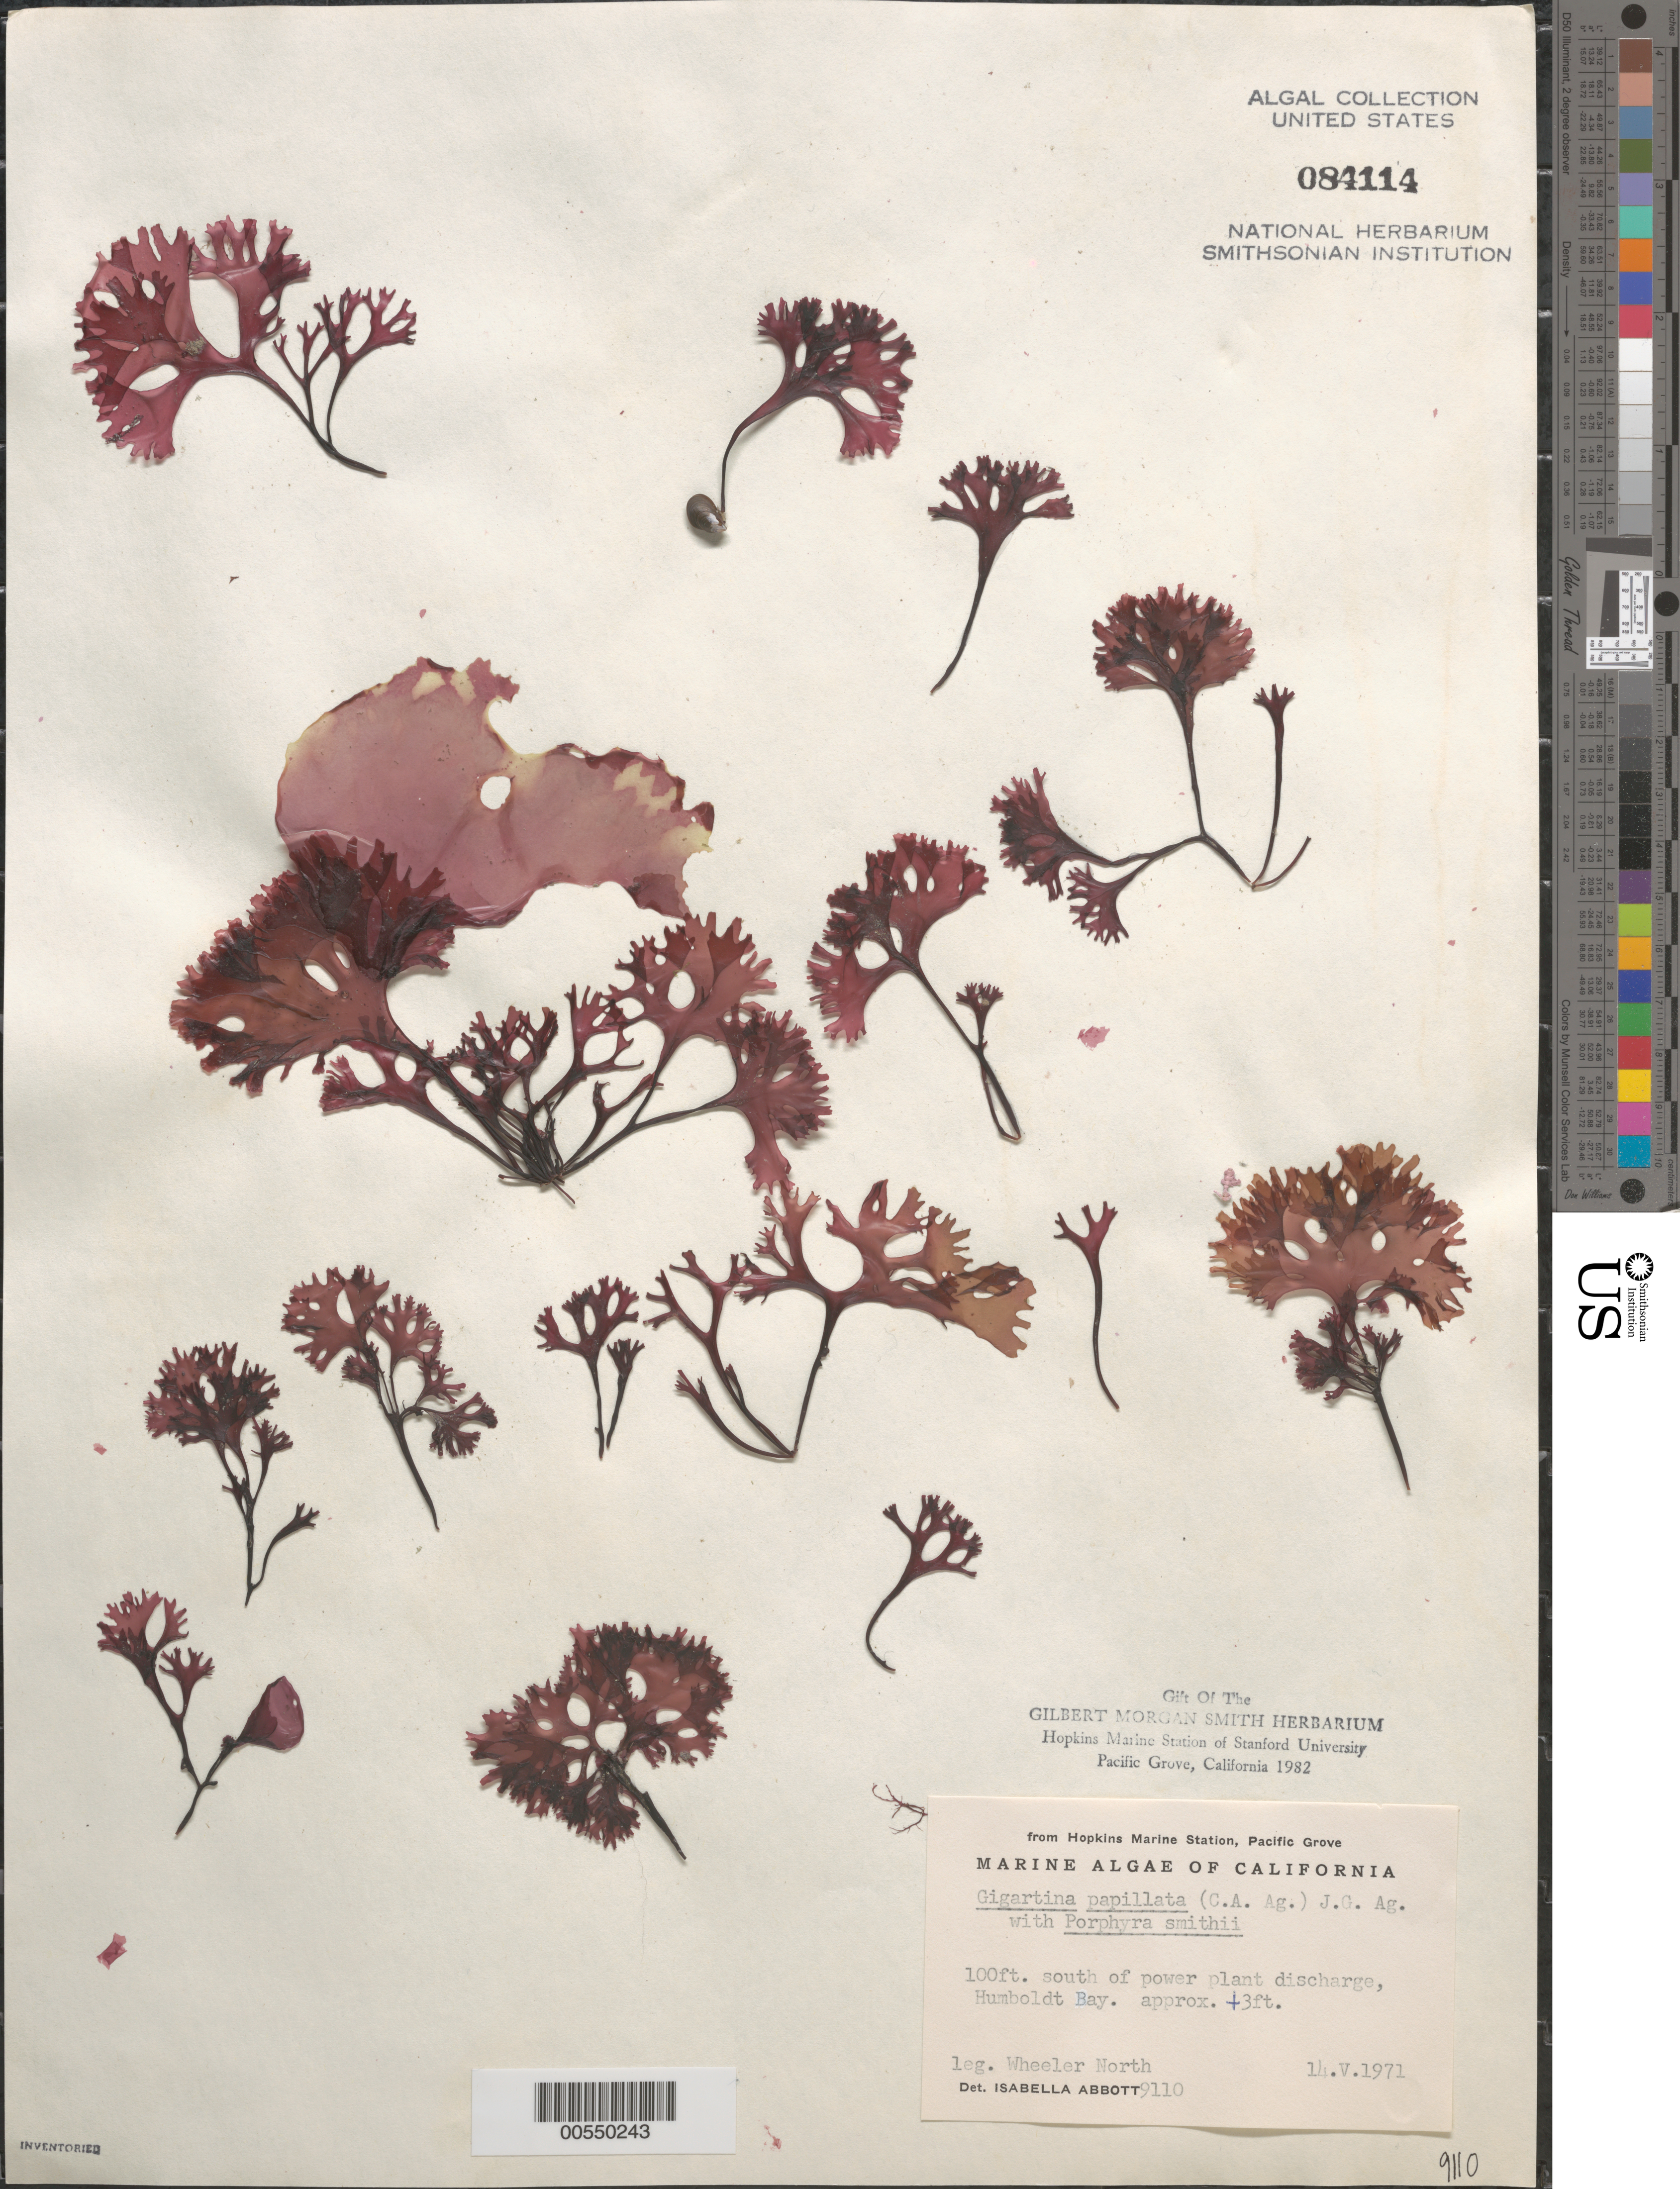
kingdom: Plantae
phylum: Rhodophyta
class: Florideophyceae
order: Gigartinales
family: Phyllophoraceae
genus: Mastocarpus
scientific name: Mastocarpus papillatus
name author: (C. Agardh) Kütz.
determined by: Algae name updating Project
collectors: W. North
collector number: IAA 9110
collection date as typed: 14 May 1971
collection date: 1971-05-14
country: United States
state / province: California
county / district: Humboldt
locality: Humboldt Bay, south of PG & E discharge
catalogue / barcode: US 84114